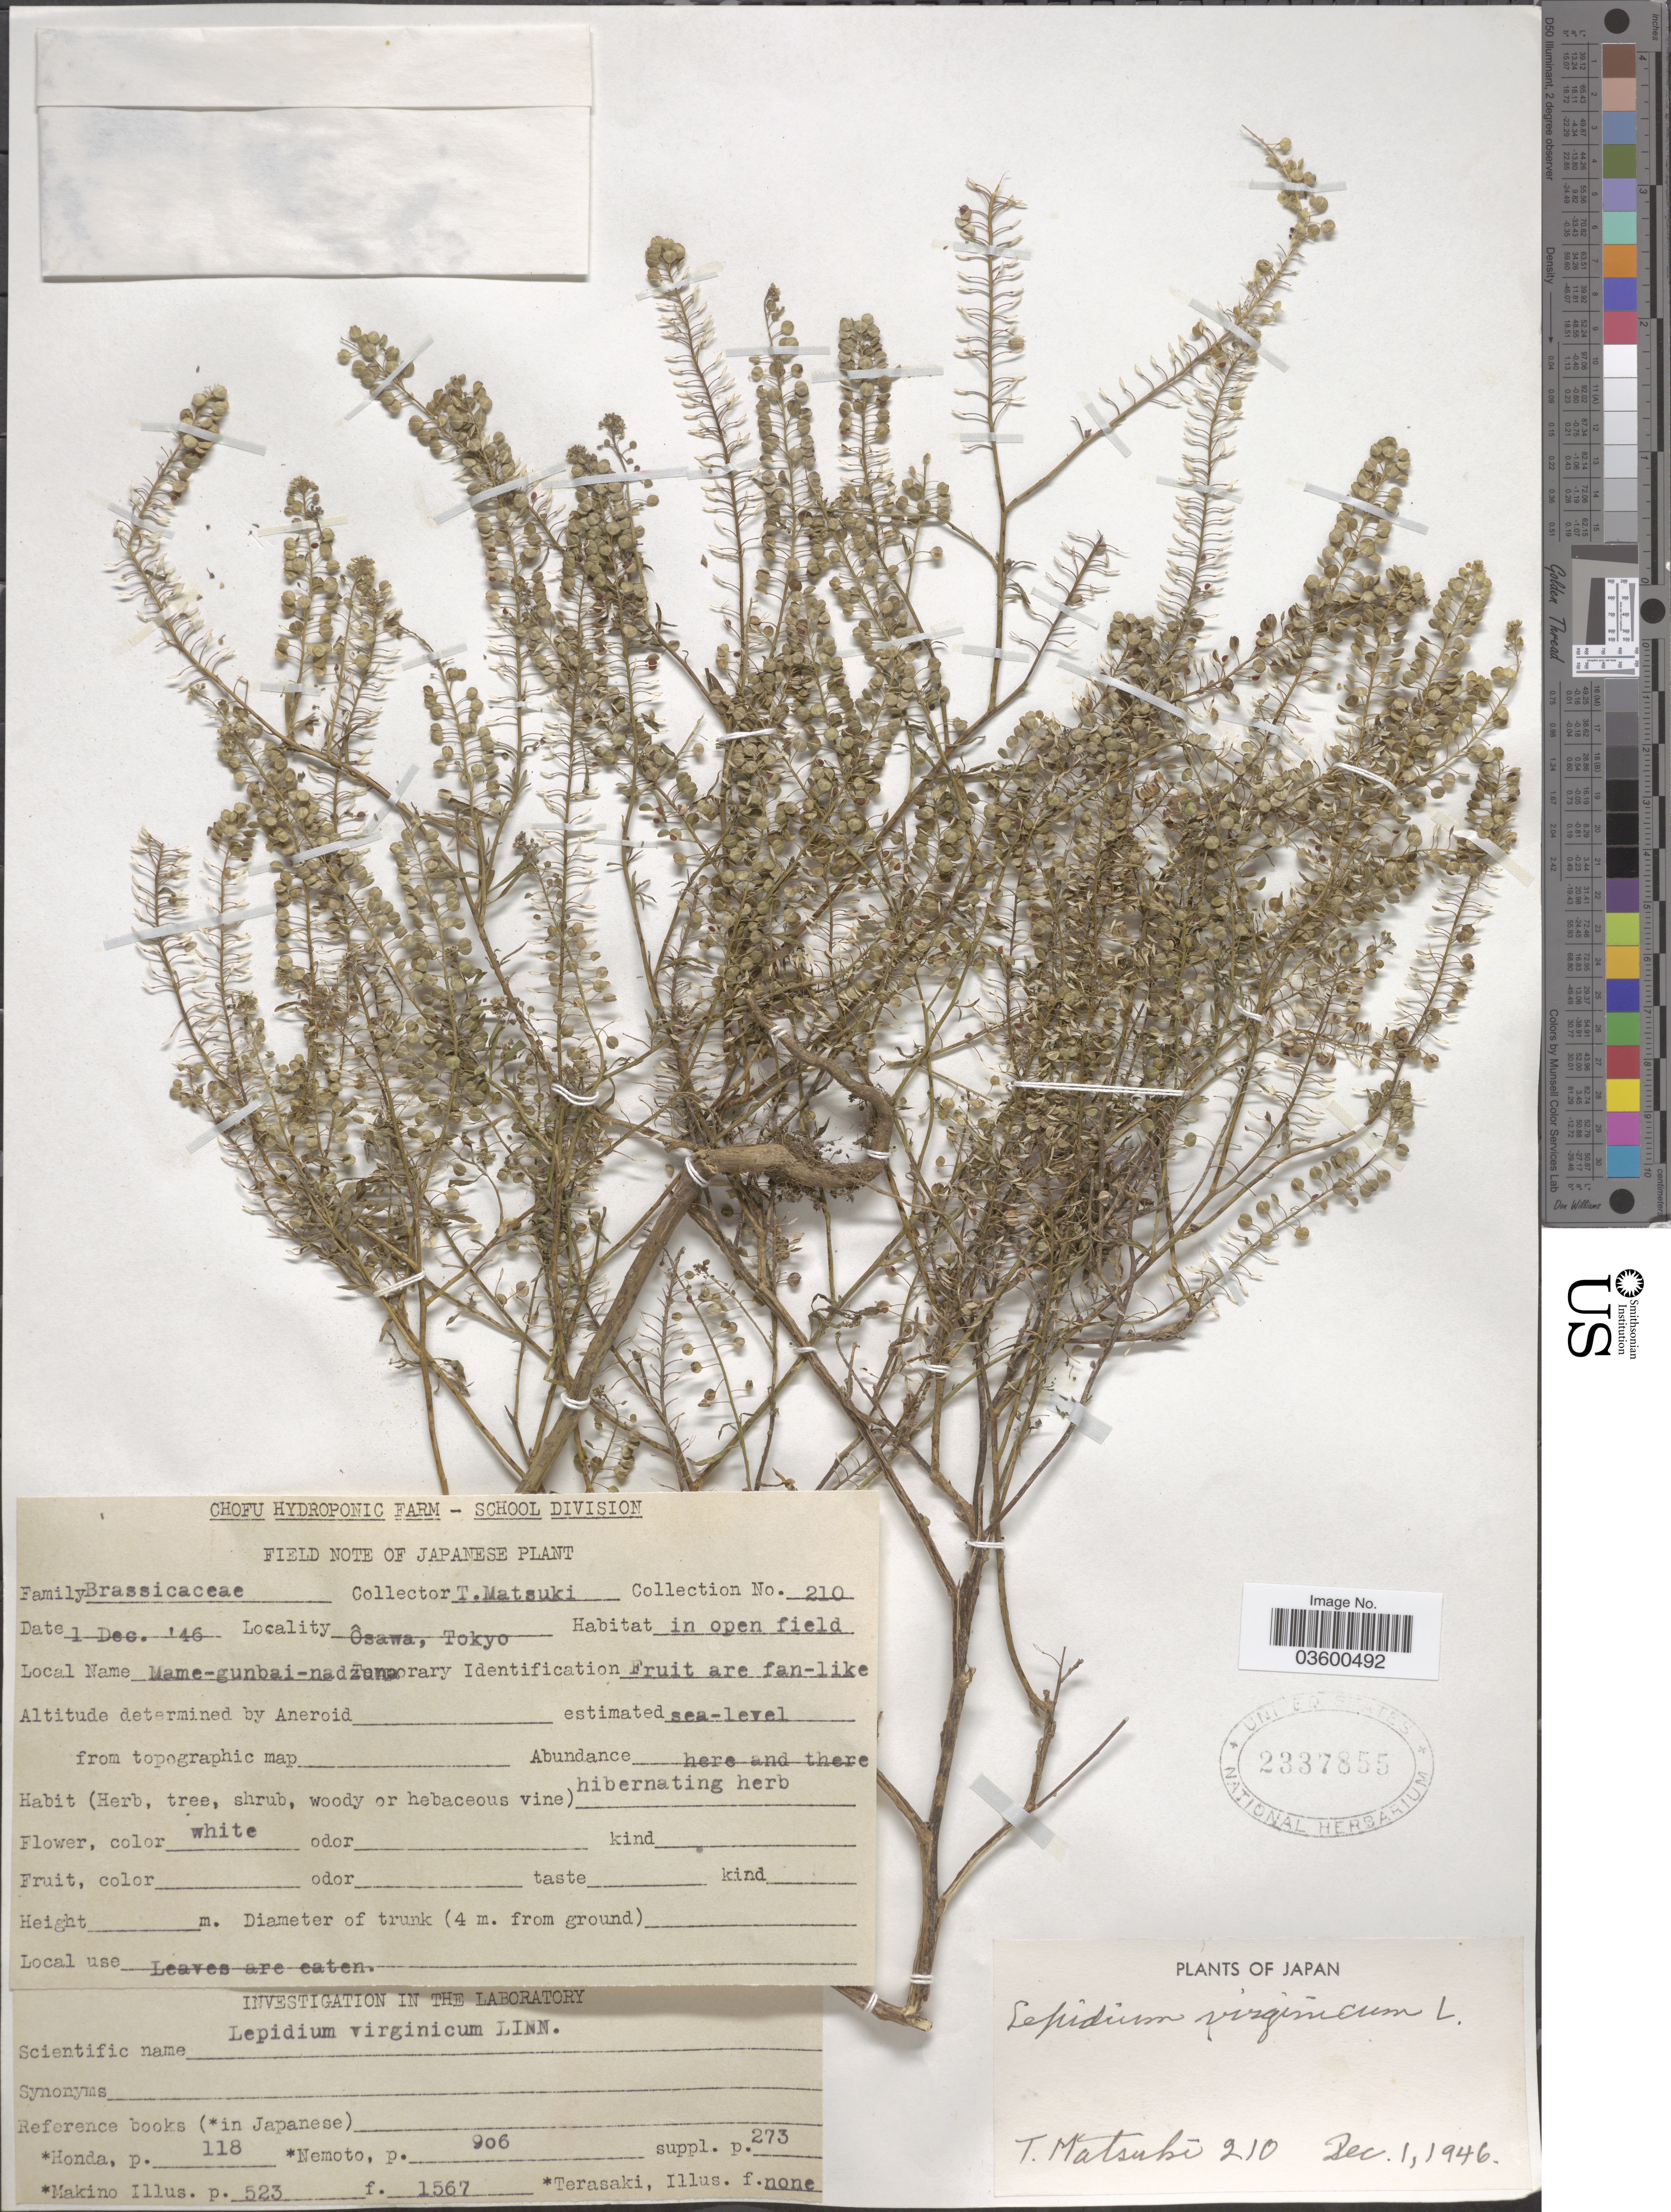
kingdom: Plantae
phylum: Tracheophyta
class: Magnoliopsida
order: Brassicales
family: Brassicaceae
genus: Lepidium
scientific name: Lepidium virginicum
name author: L.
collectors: T. Matsuki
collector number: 210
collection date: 1946-12-01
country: Japan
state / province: Tokyo, Federal City of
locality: Ôsawa.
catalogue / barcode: US 2337855